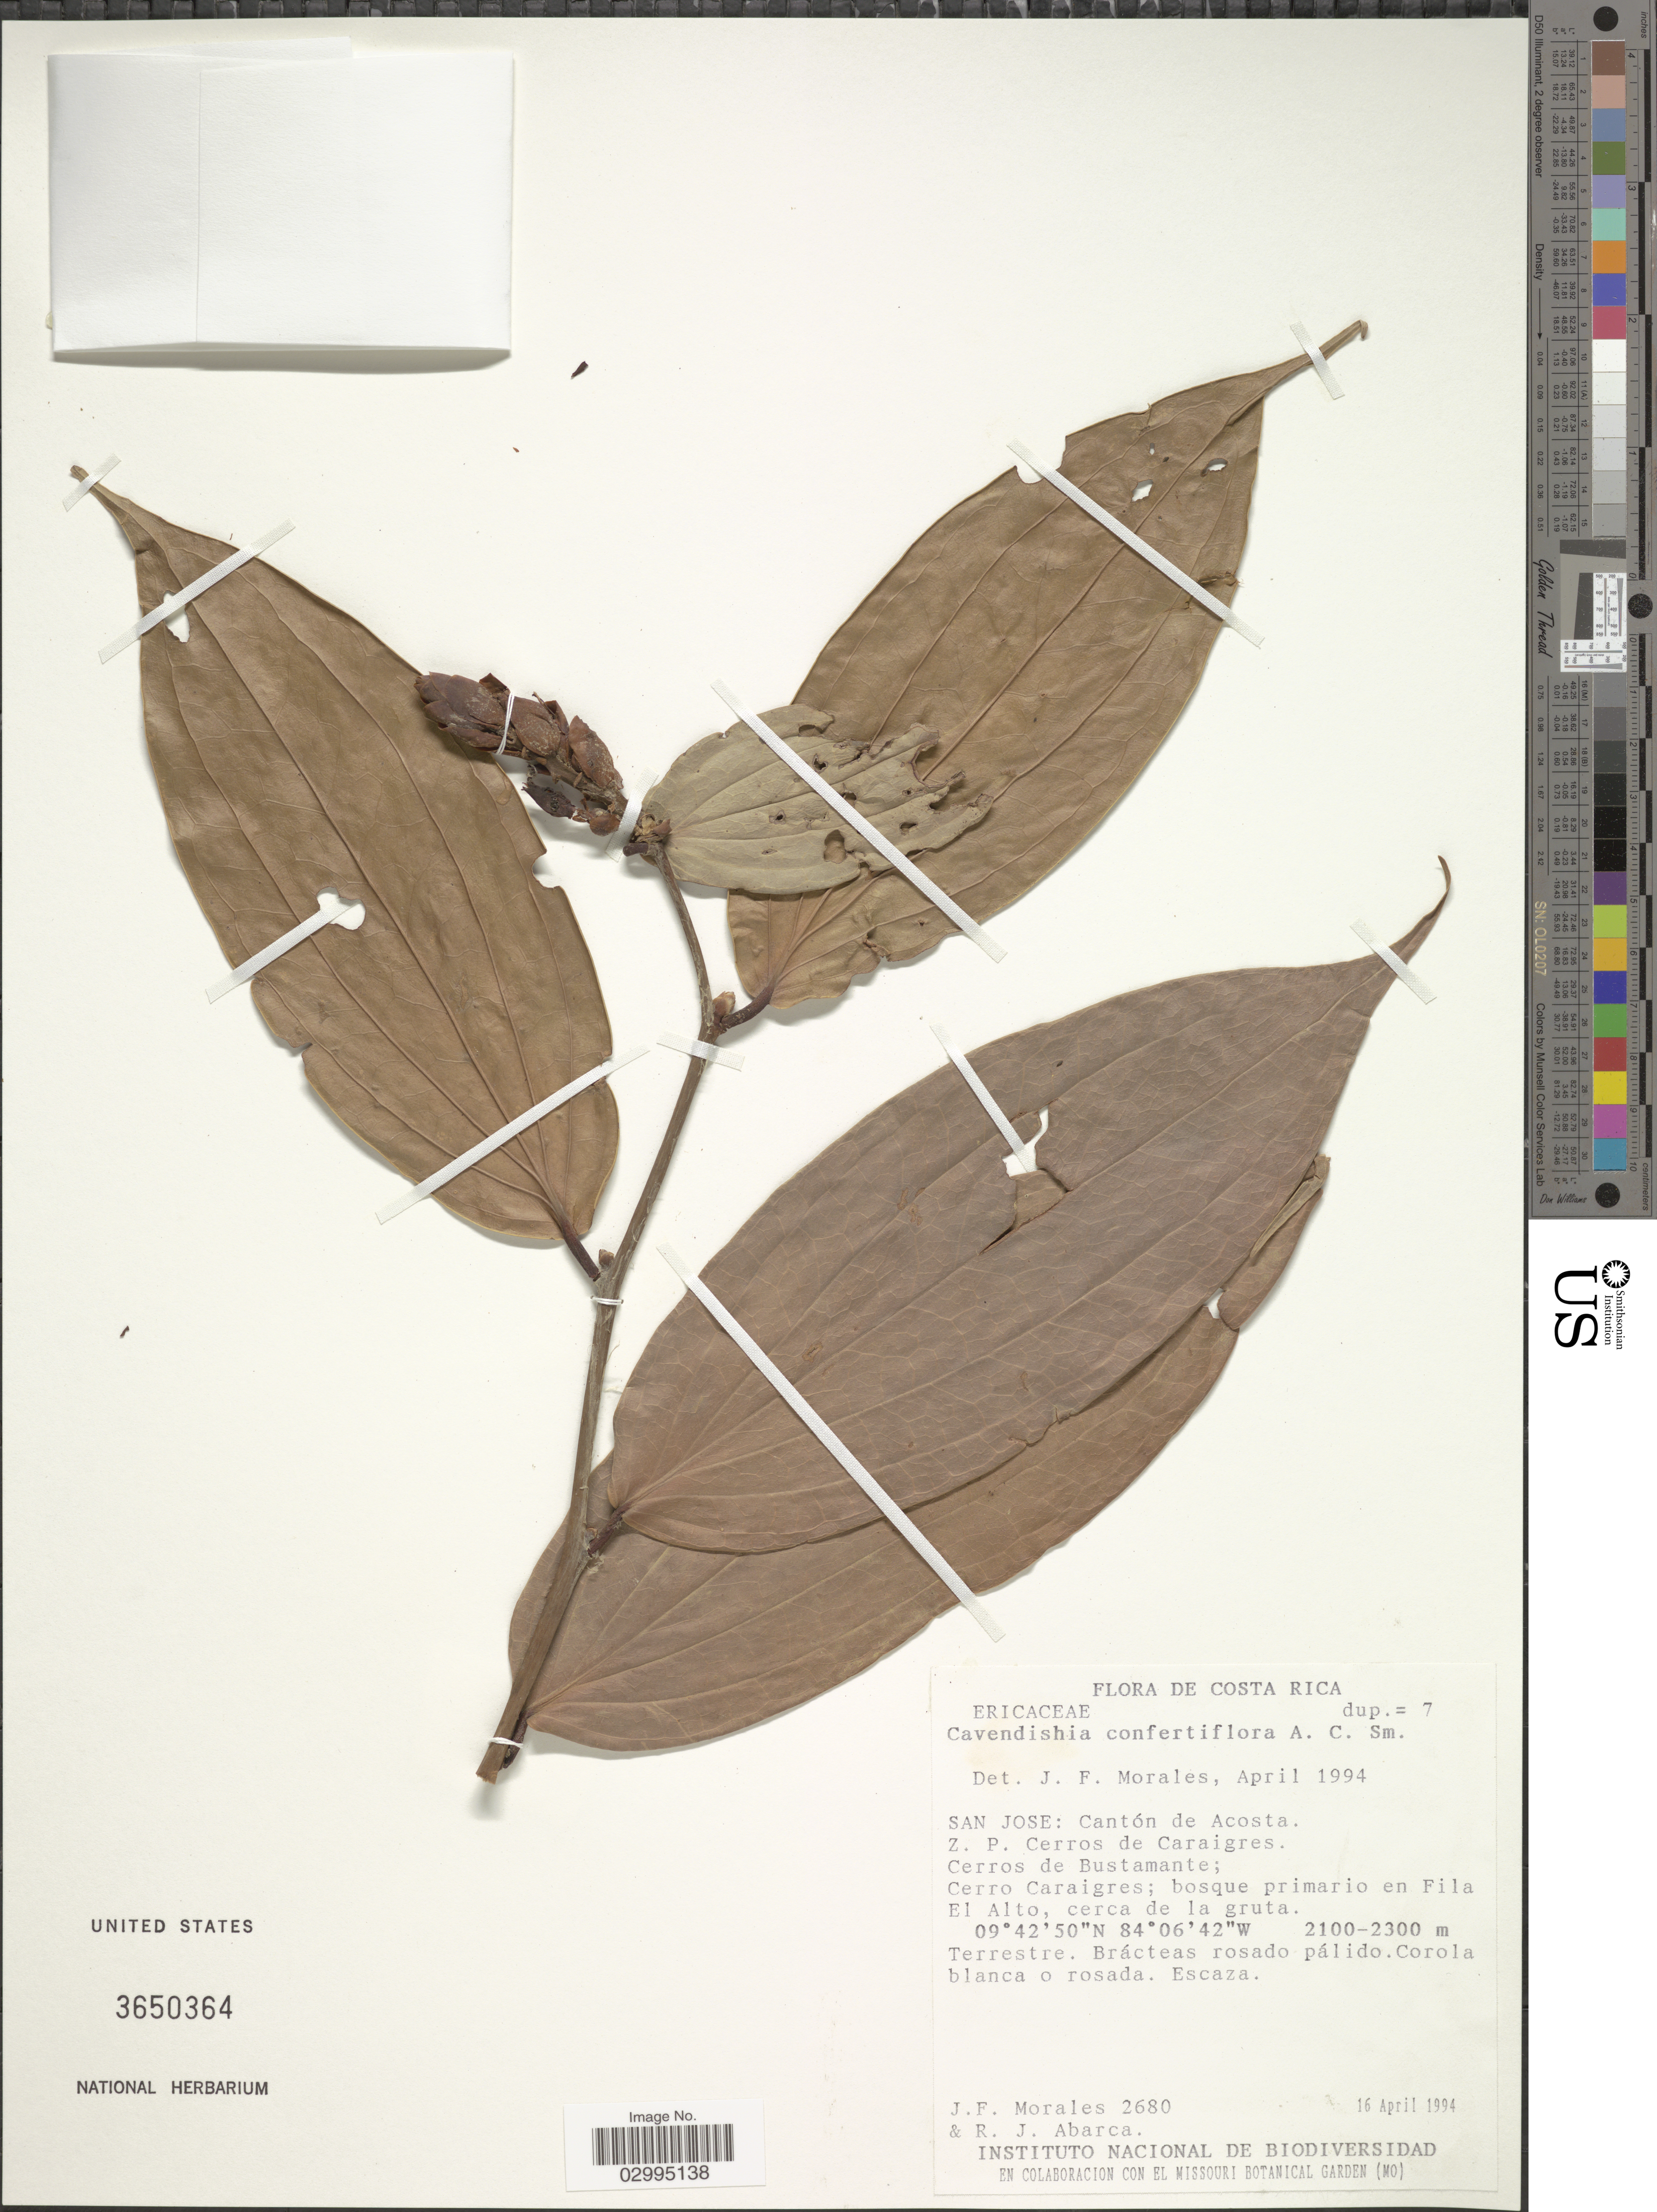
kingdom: Plantae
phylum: Tracheophyta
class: Magnoliopsida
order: Ericales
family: Ericaceae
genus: Cavendishia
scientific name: Cavendishia confertiflora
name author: A.C. Sm.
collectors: J. Morales & R. J. Abarca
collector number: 2680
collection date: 1994-04-16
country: Costa Rica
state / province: San José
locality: San Jose: Cantón de Acosta. Z. P. Cerros de Caraigres. Cerros de Bustamante; Cerro Caraigres; bosque primario en Fila El Alto, cerca de la gruta.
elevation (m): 2100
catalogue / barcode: US 3650364